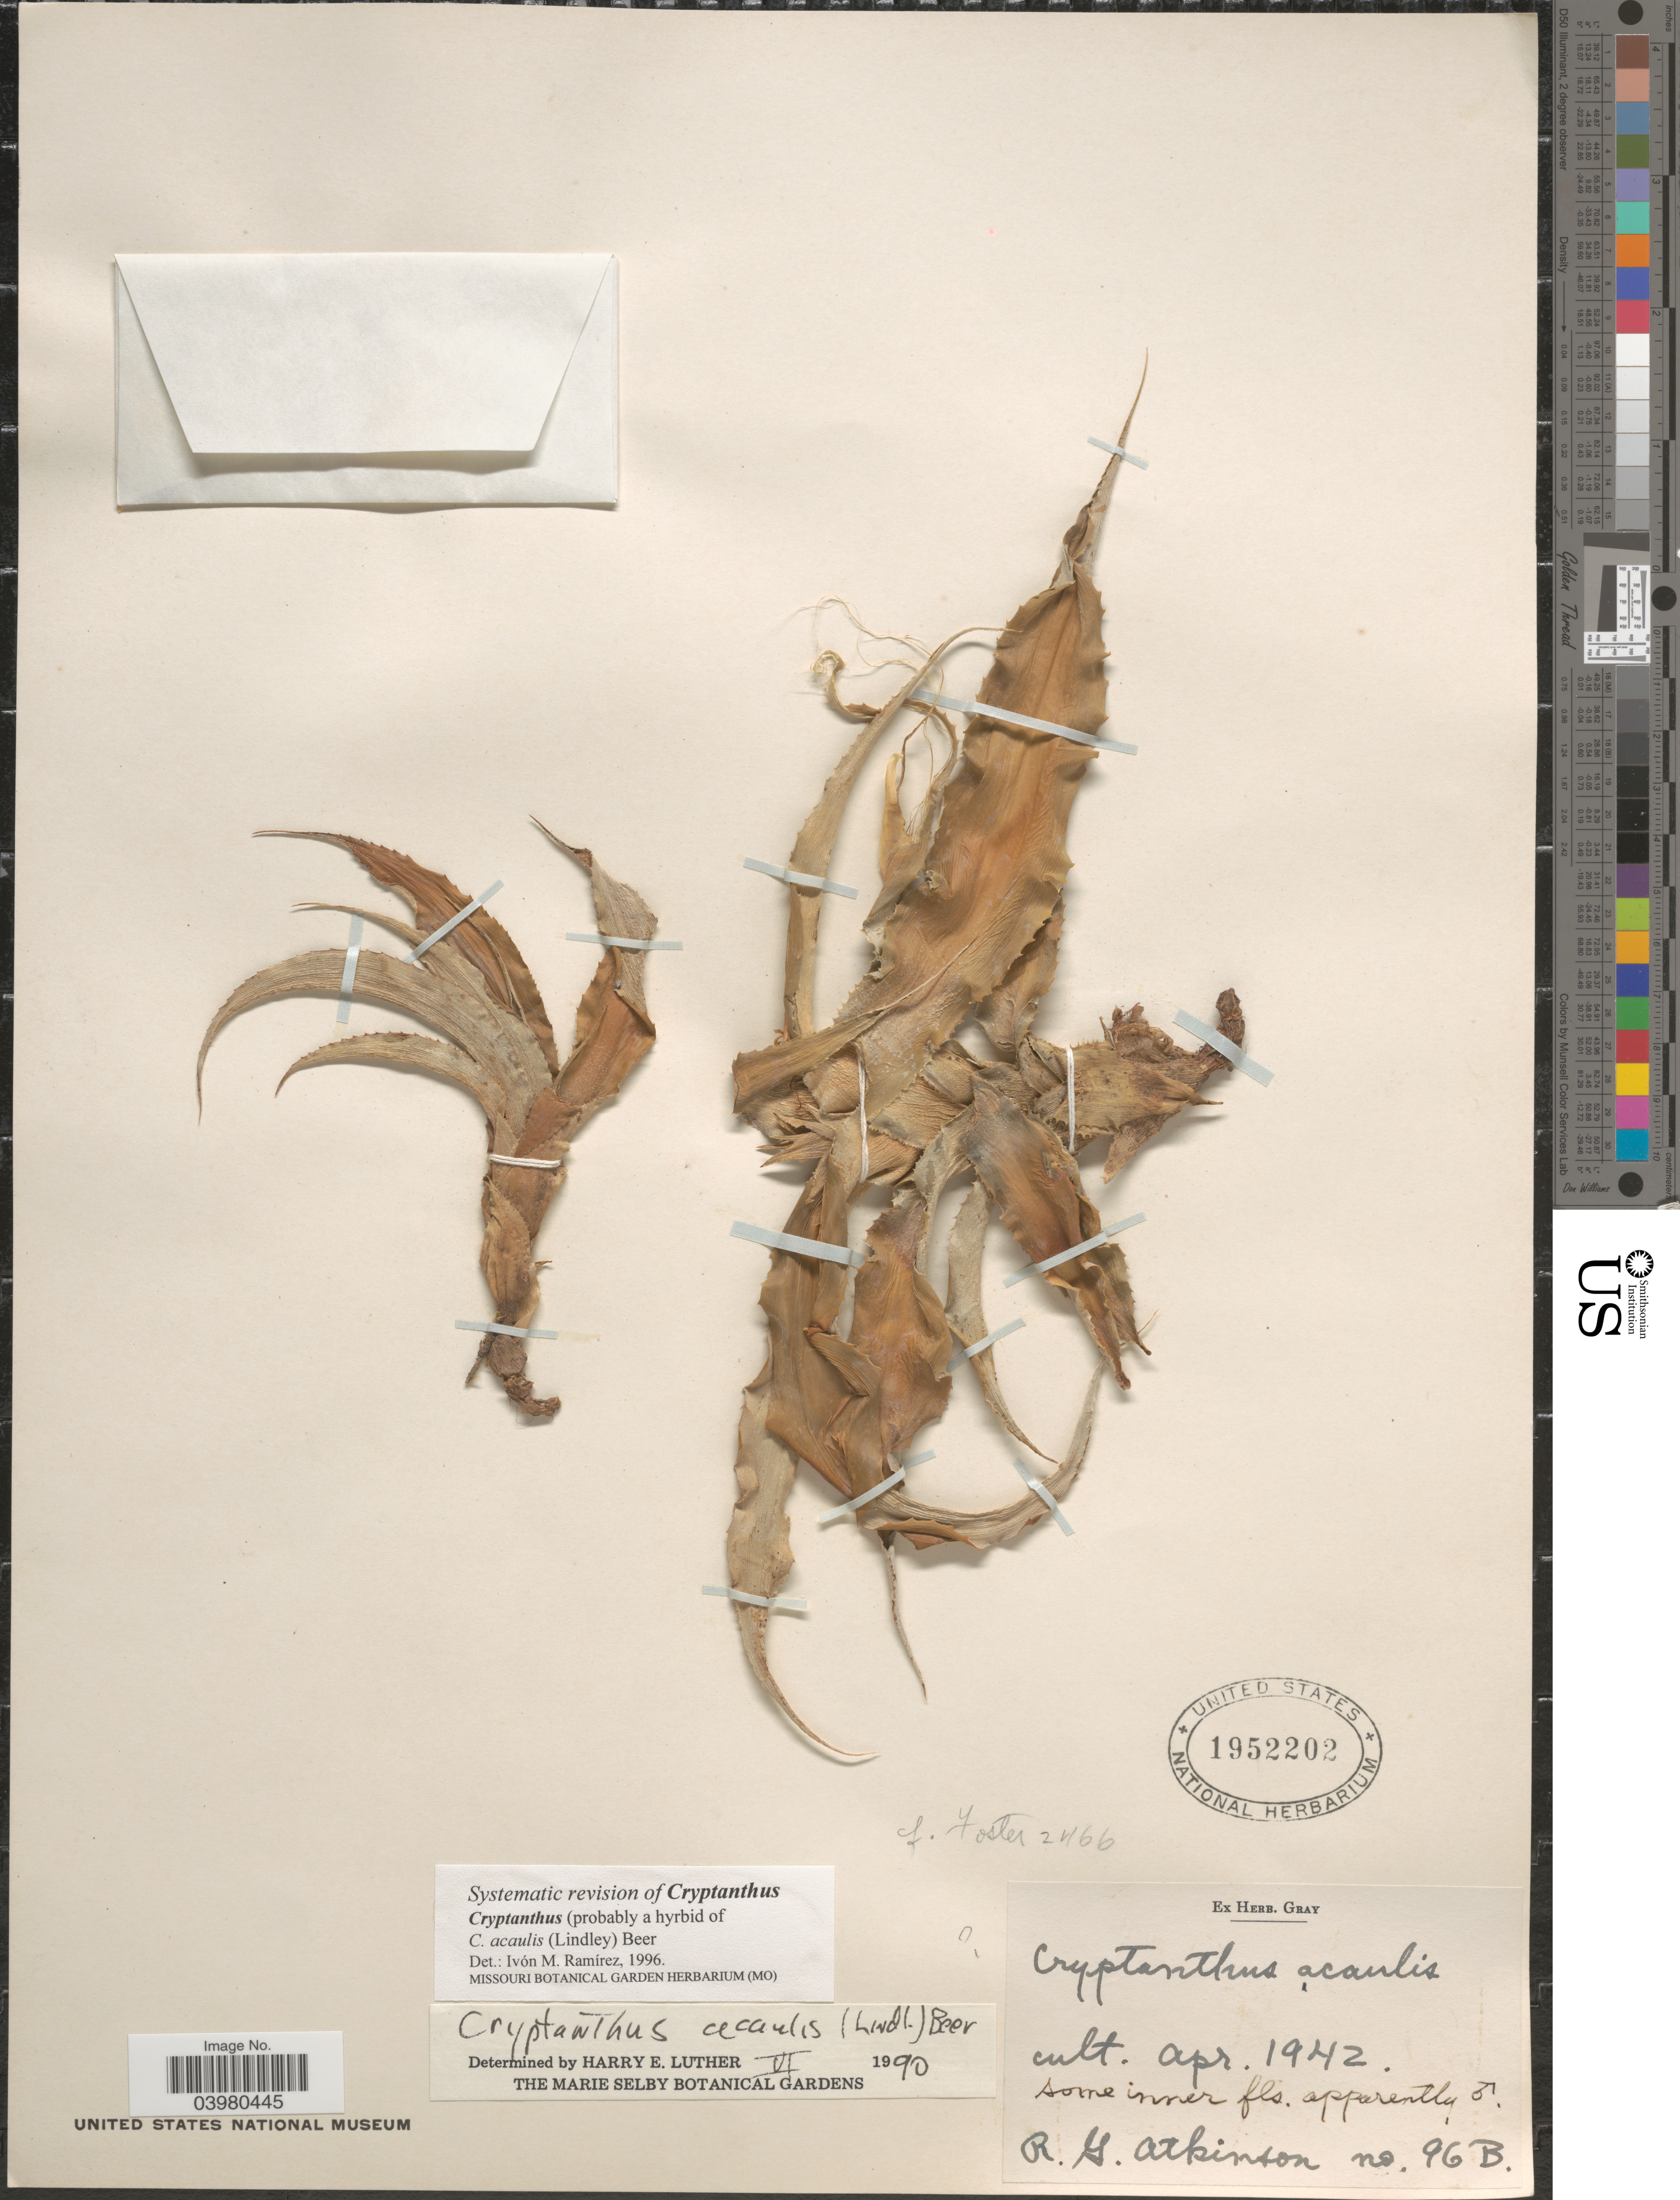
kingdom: Plantae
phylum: Tracheophyta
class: Liliopsida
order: Poales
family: Bromeliaceae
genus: Cryptanthus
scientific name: Cryptanthus acaulis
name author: (Lindl.) Beer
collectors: R. Atkinson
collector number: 96B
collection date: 1942-04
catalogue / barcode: US 1952202